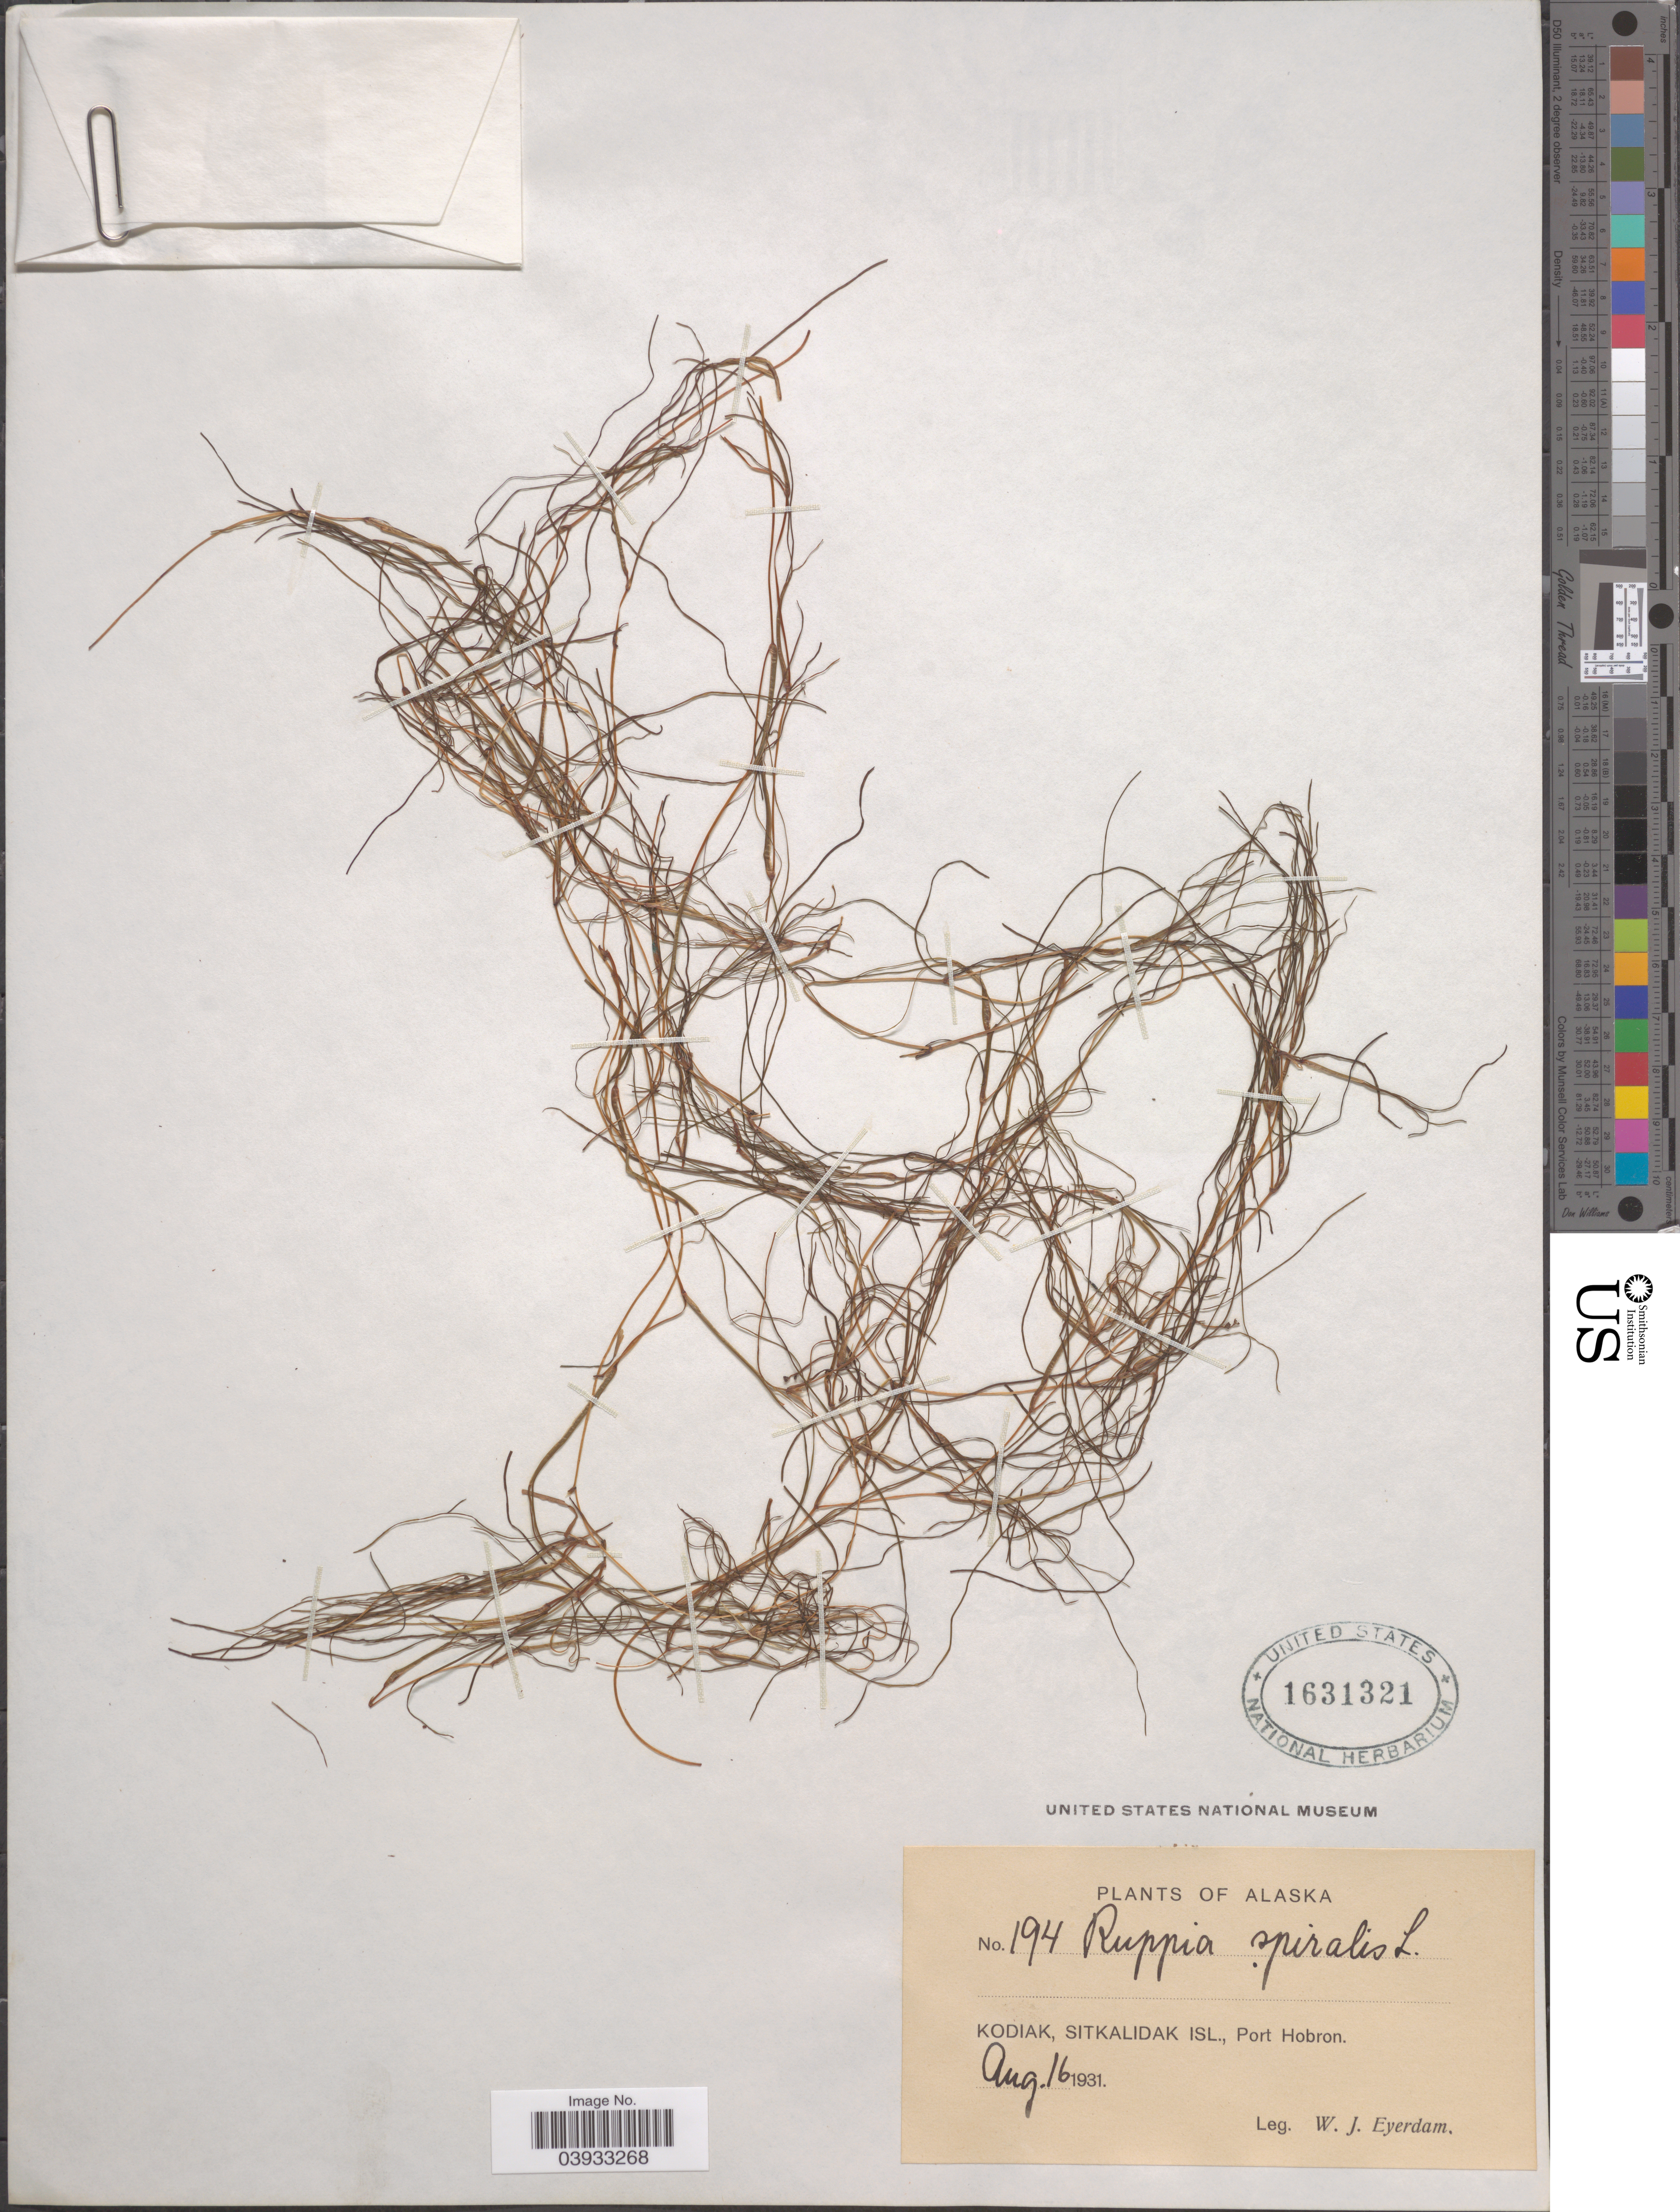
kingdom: Plantae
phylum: Tracheophyta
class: Liliopsida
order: Alismatales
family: Ruppiaceae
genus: Ruppia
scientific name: Ruppia spiralis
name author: L. ex Dumort.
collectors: W. J. Eyerdam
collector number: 194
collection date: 1931-08-16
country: United States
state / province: Alaska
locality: Kodiak, Sitkalidak Isl., Port Hobron.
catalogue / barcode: US 1631321